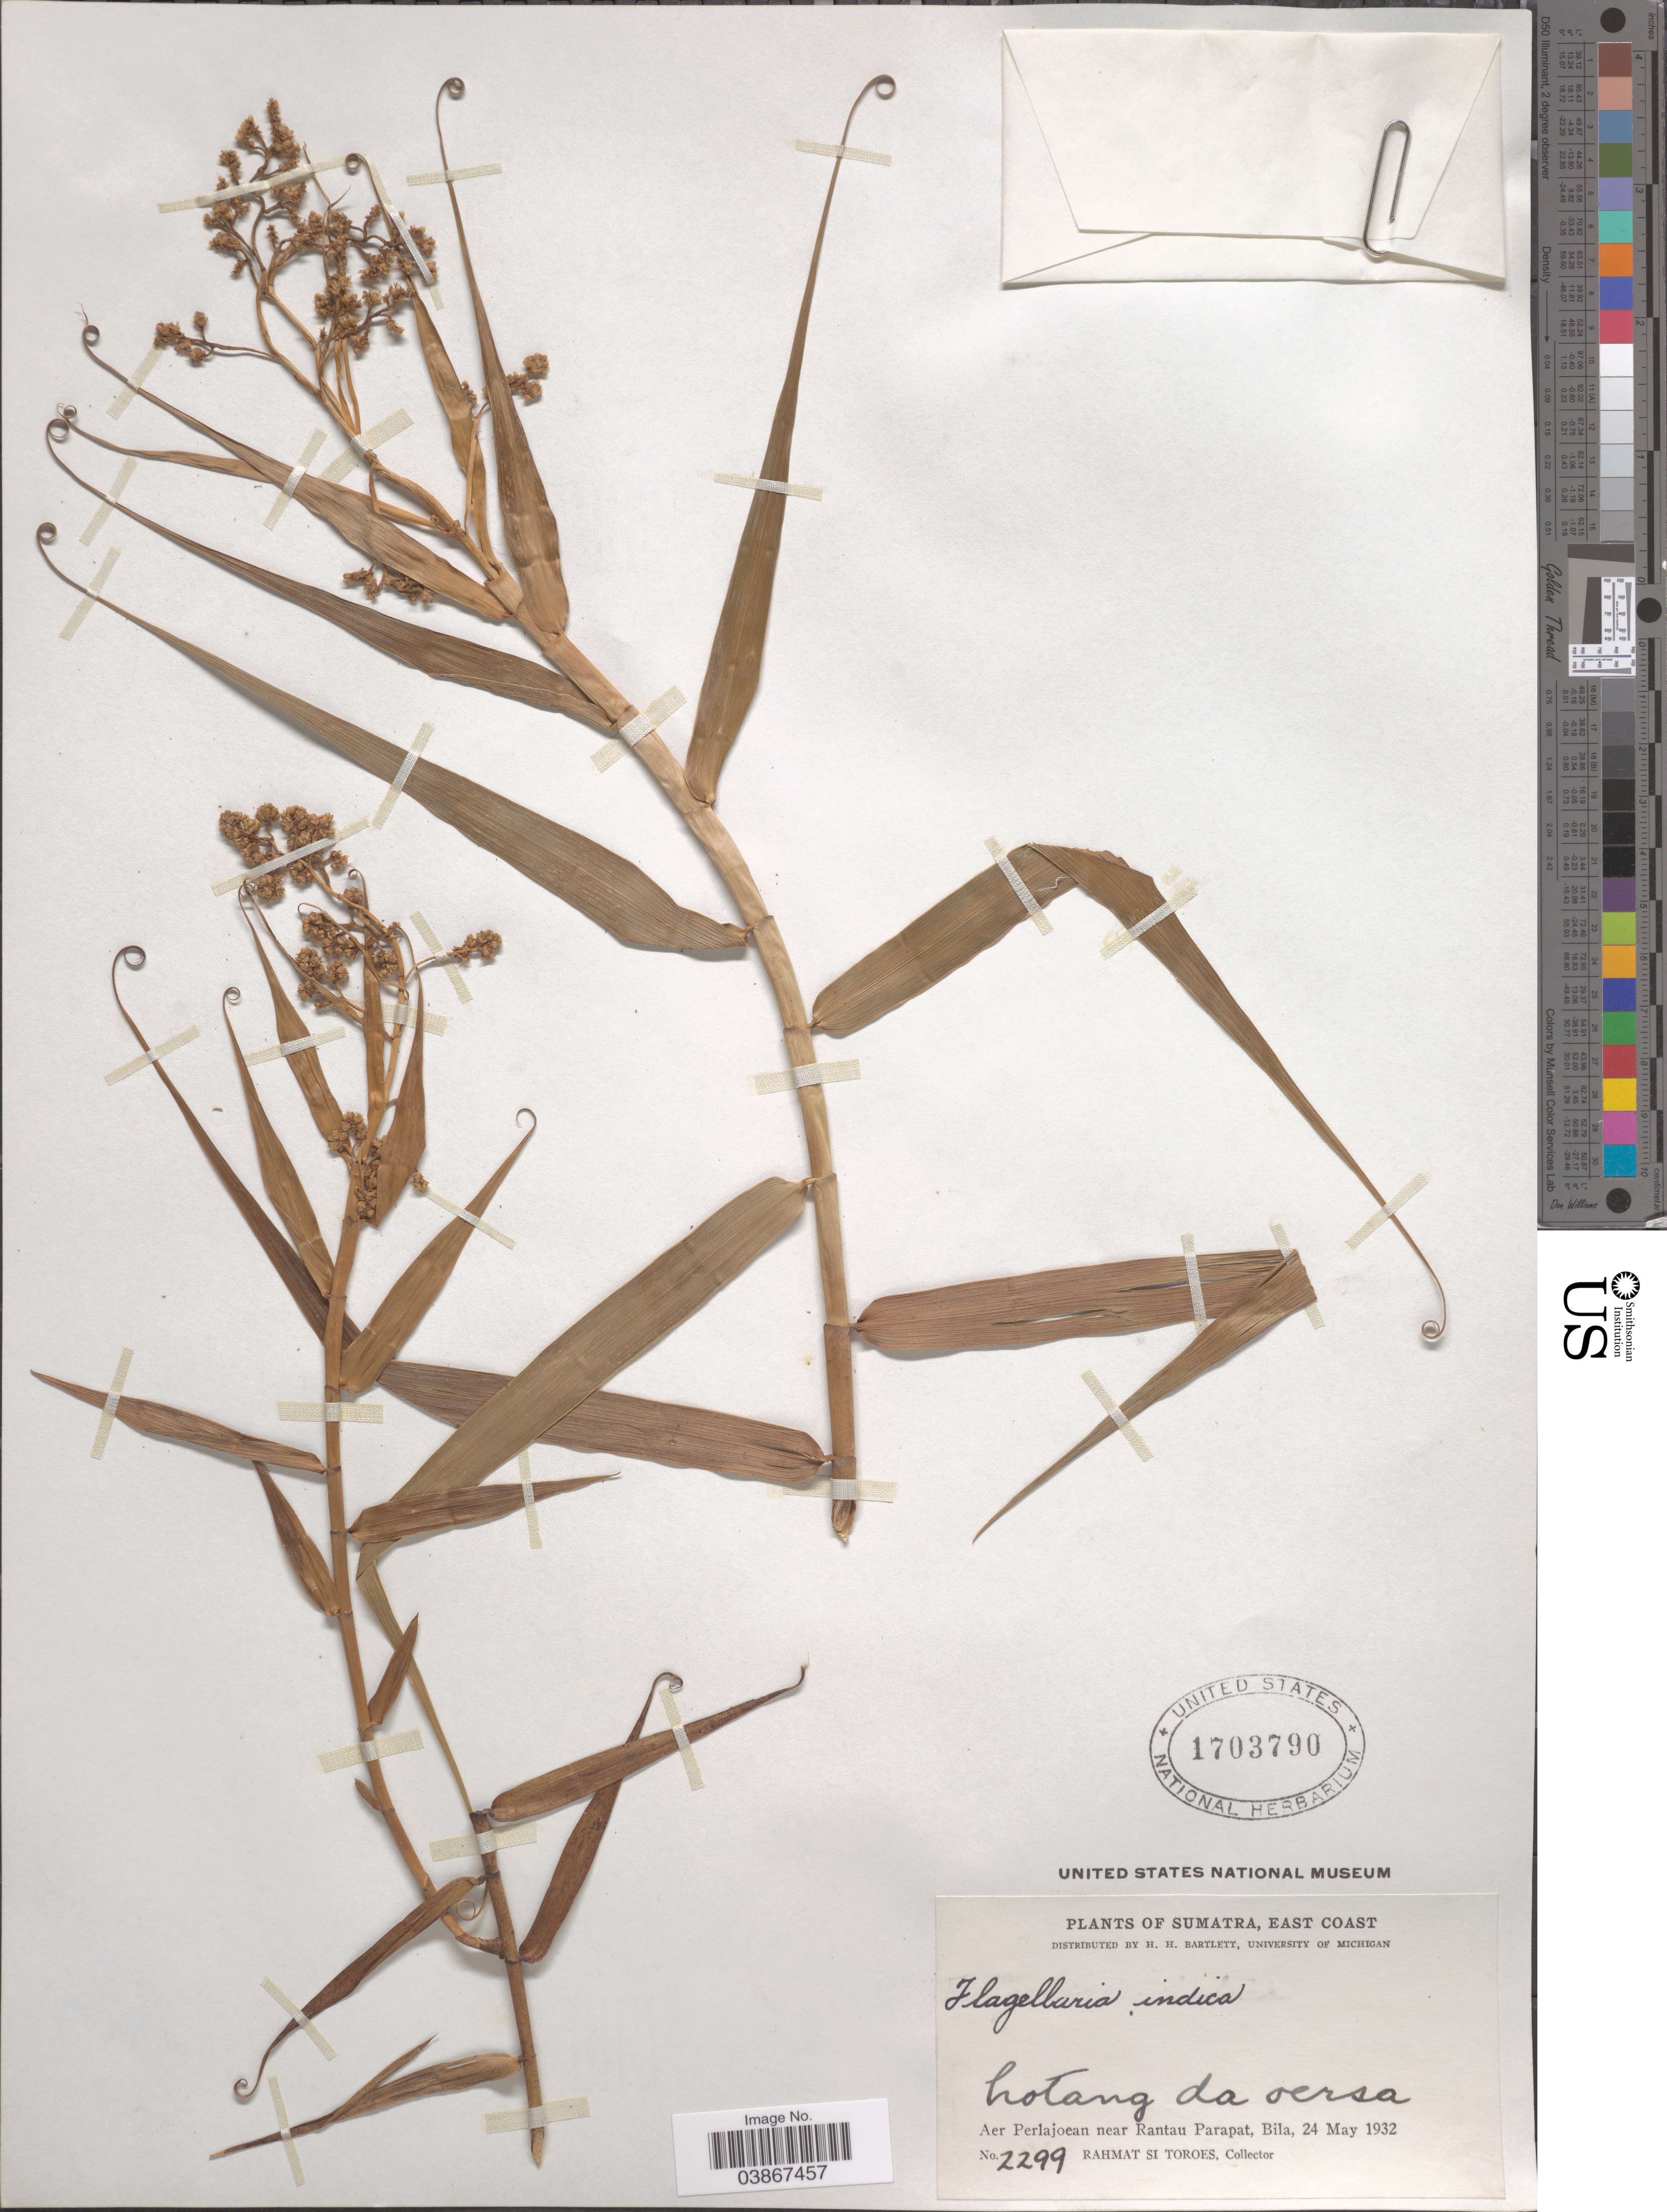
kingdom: Plantae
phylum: Tracheophyta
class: Liliopsida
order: Poales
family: Flagellariaceae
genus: Flagellaria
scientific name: Flagellaria indica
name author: L.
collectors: Rahmat Si Boeea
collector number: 2299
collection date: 1932-05-24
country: Indonesia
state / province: Sumatra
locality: East Coast. Aer Perlajoean near Rantau Parapat, Bila.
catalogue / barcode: US 1703790